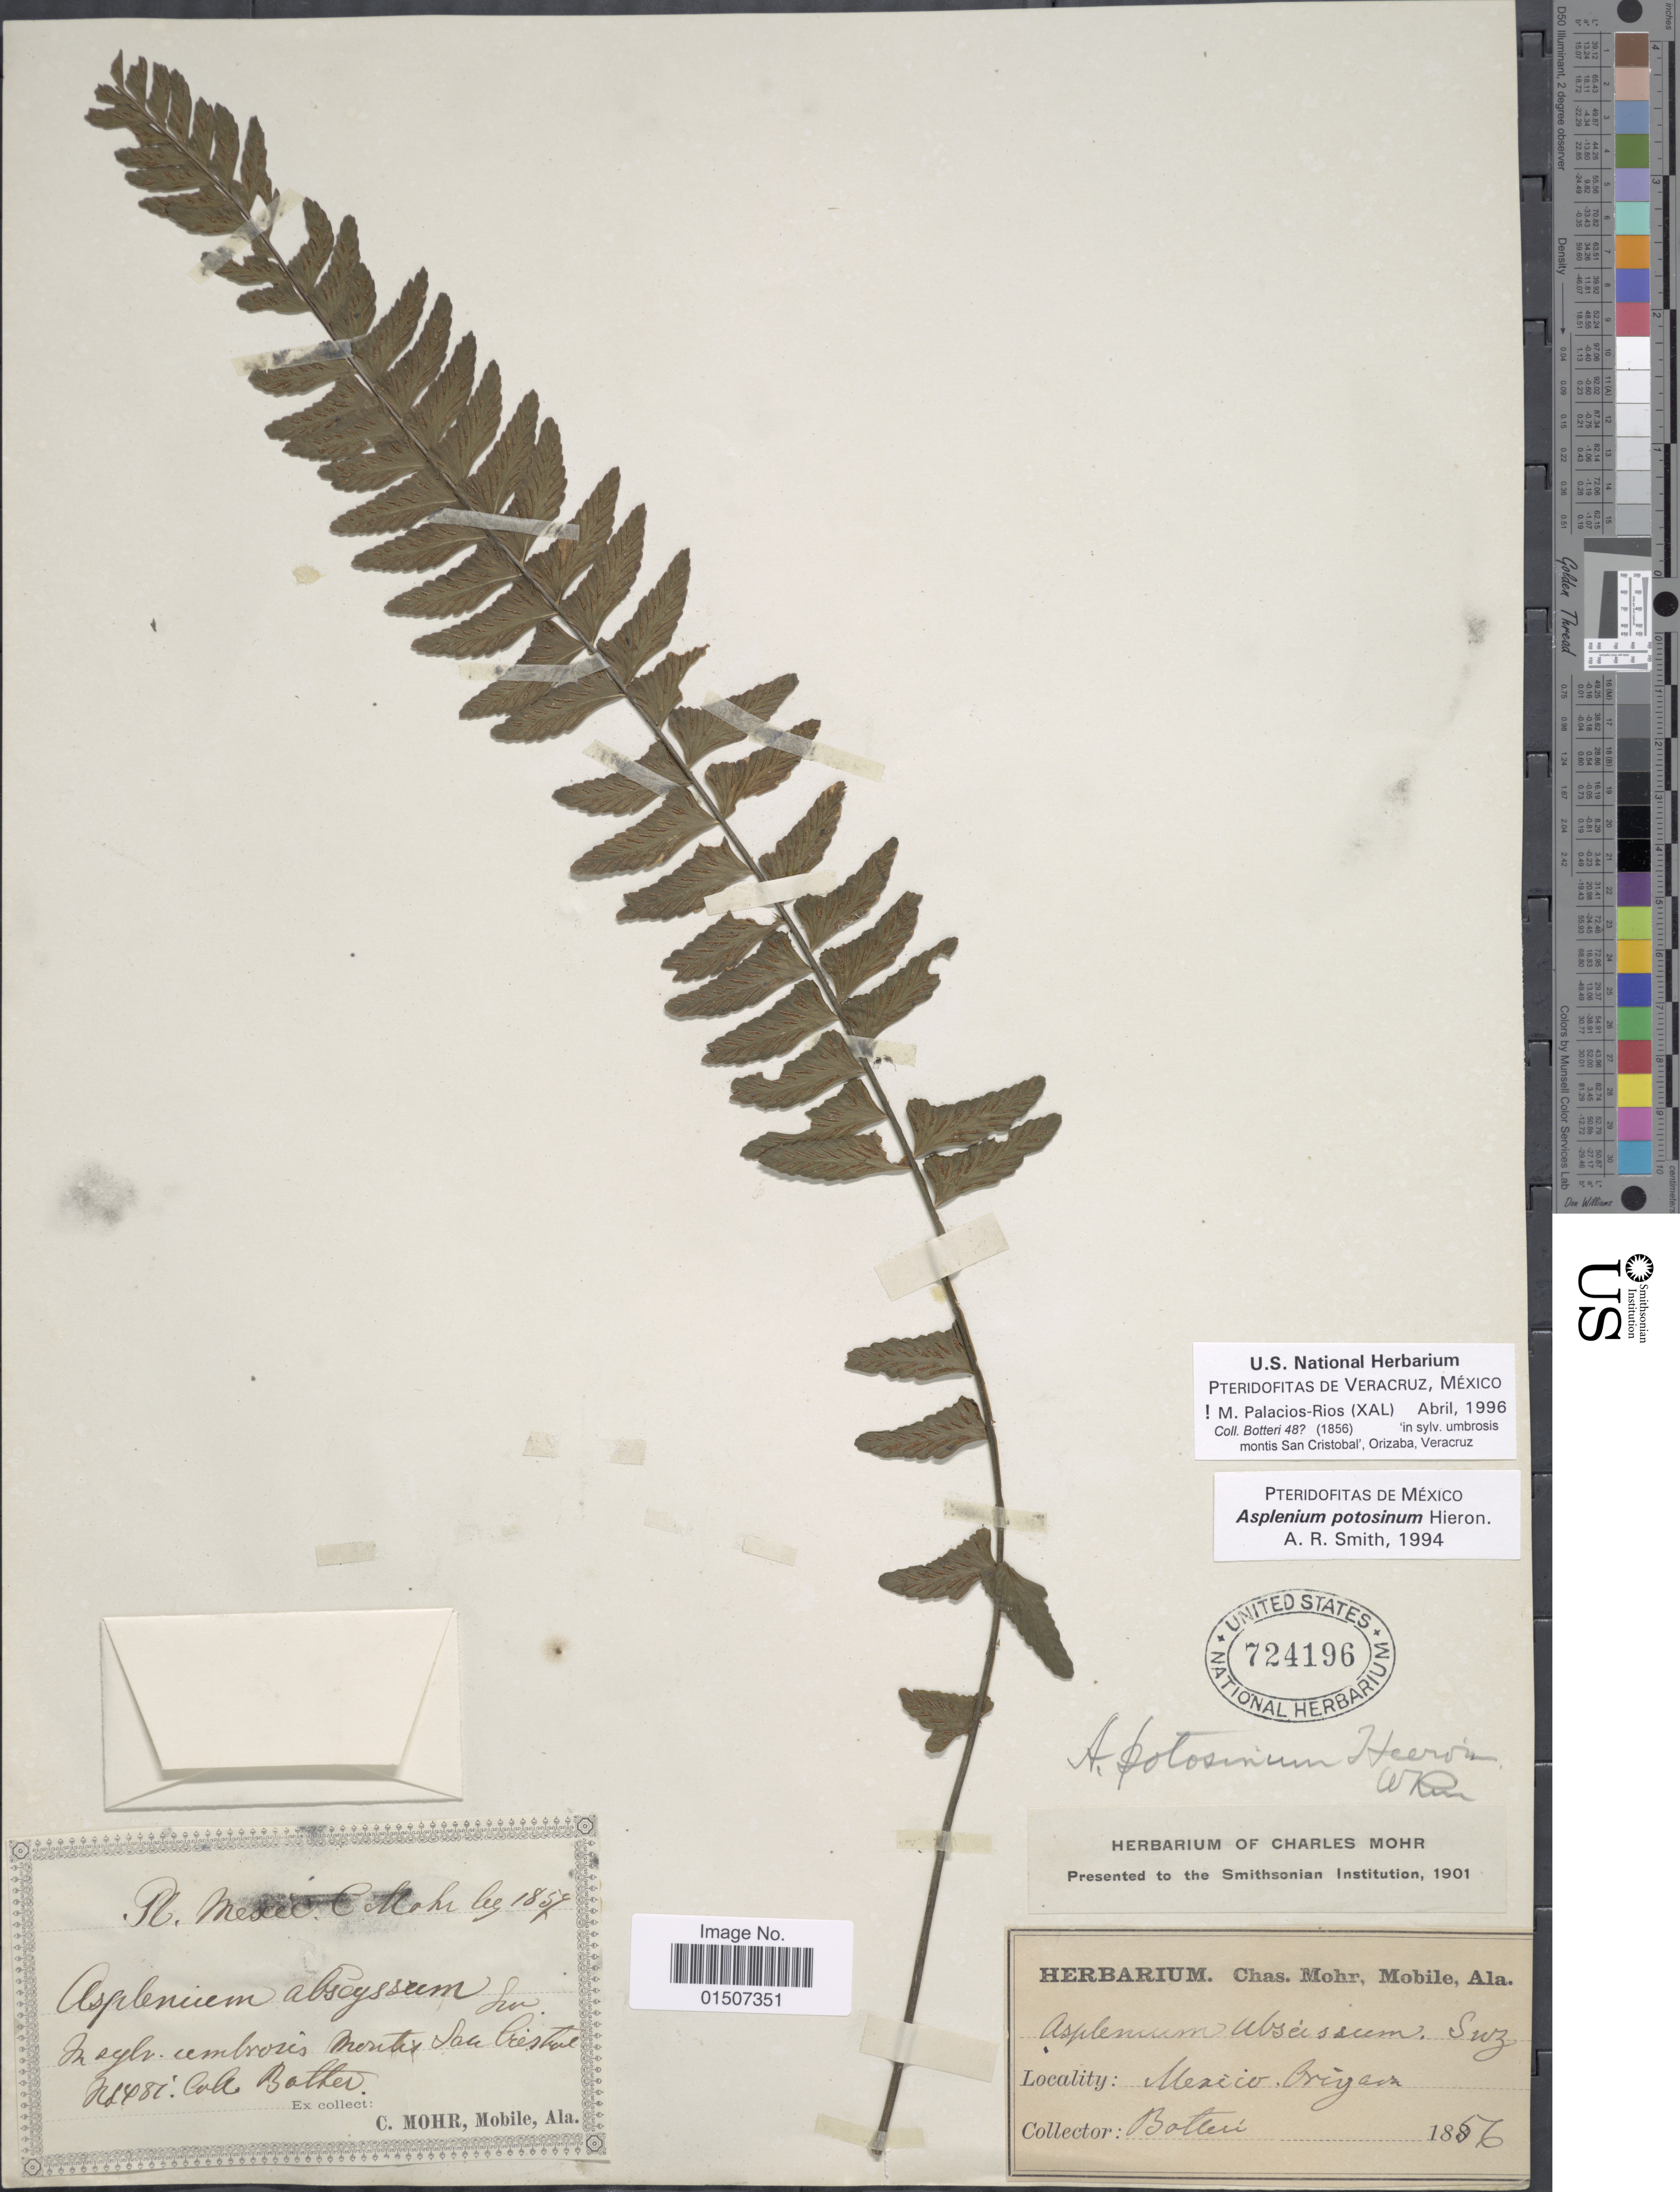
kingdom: Plantae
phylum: Tracheophyta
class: Polypodiopsida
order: Polypodiales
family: Aspleniaceae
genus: Asplenium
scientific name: Asplenium potosinum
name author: Hieron.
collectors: -. Botteri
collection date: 1856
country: Mexico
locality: In sylv. umbrosis montis San Cristal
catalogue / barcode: US 724196